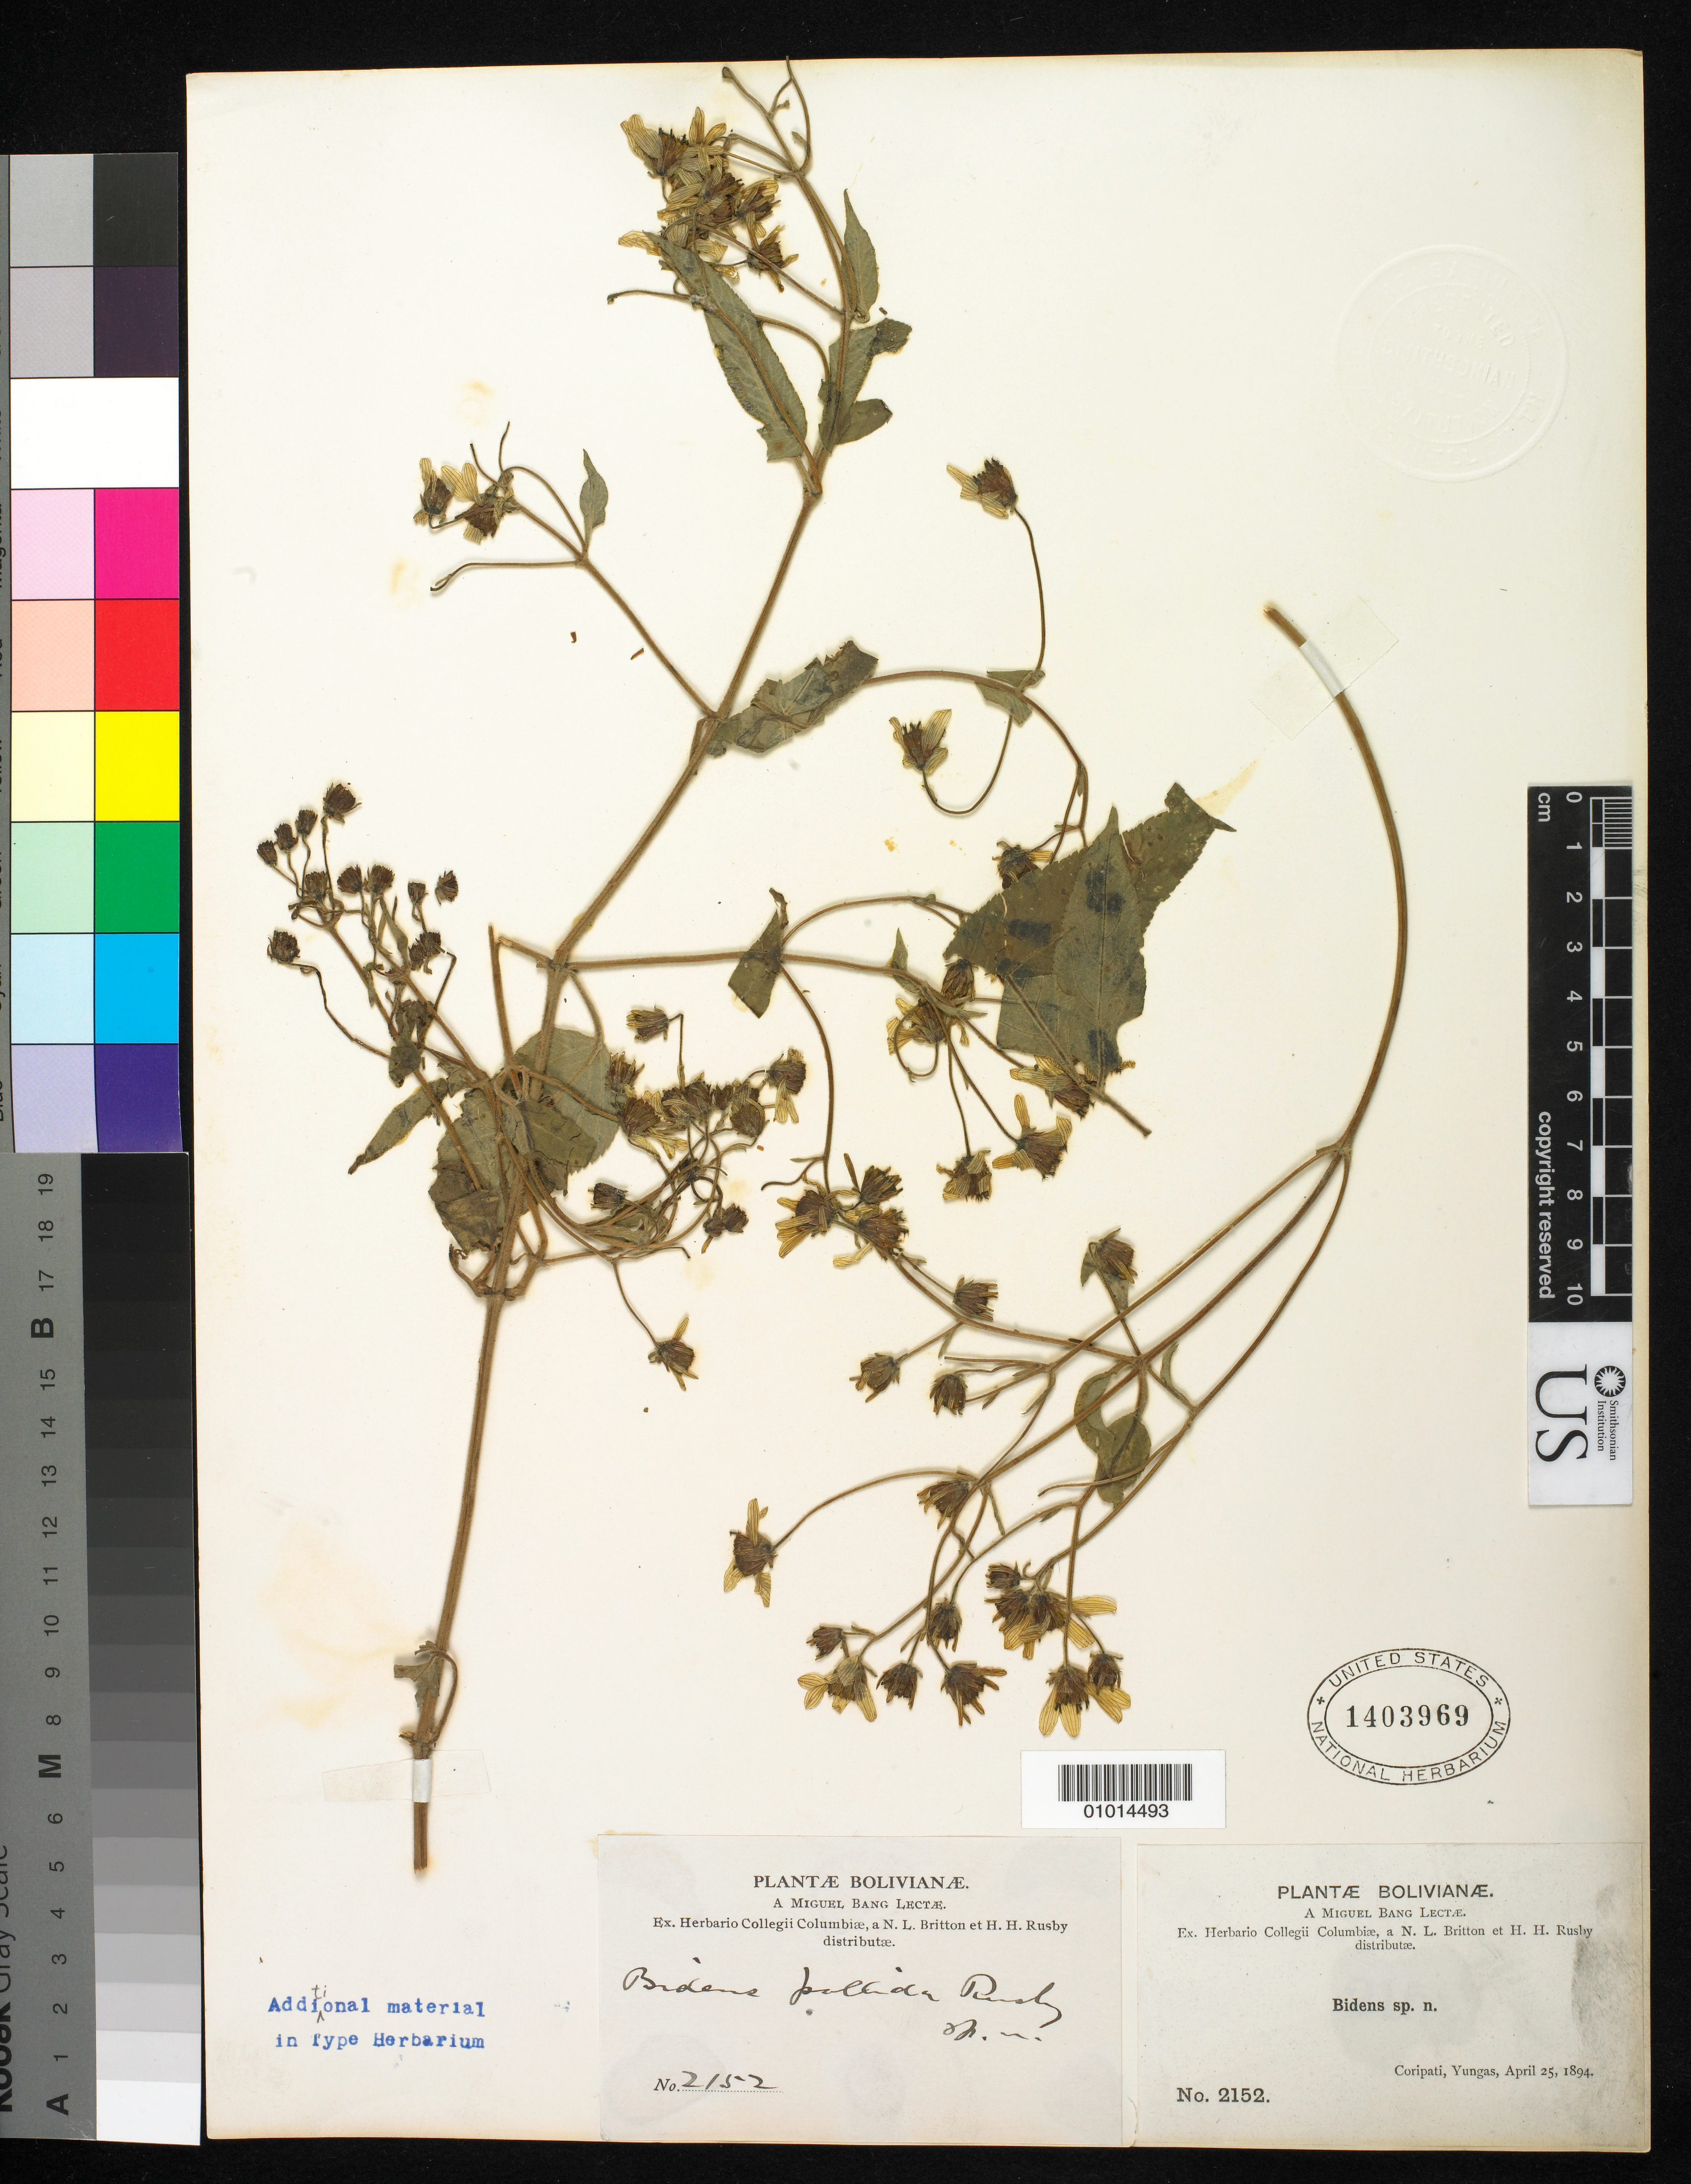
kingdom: Plantae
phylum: Tracheophyta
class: Magnoliopsida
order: Asterales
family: Asteraceae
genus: Bidens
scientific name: Bidens pallida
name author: Rusby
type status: Isotype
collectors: M. Bang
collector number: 2152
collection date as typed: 25 Apr 1899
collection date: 1899-04-25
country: Bolivia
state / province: La Paz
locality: Coripati, Yungas Mountains.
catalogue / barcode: US 1403969